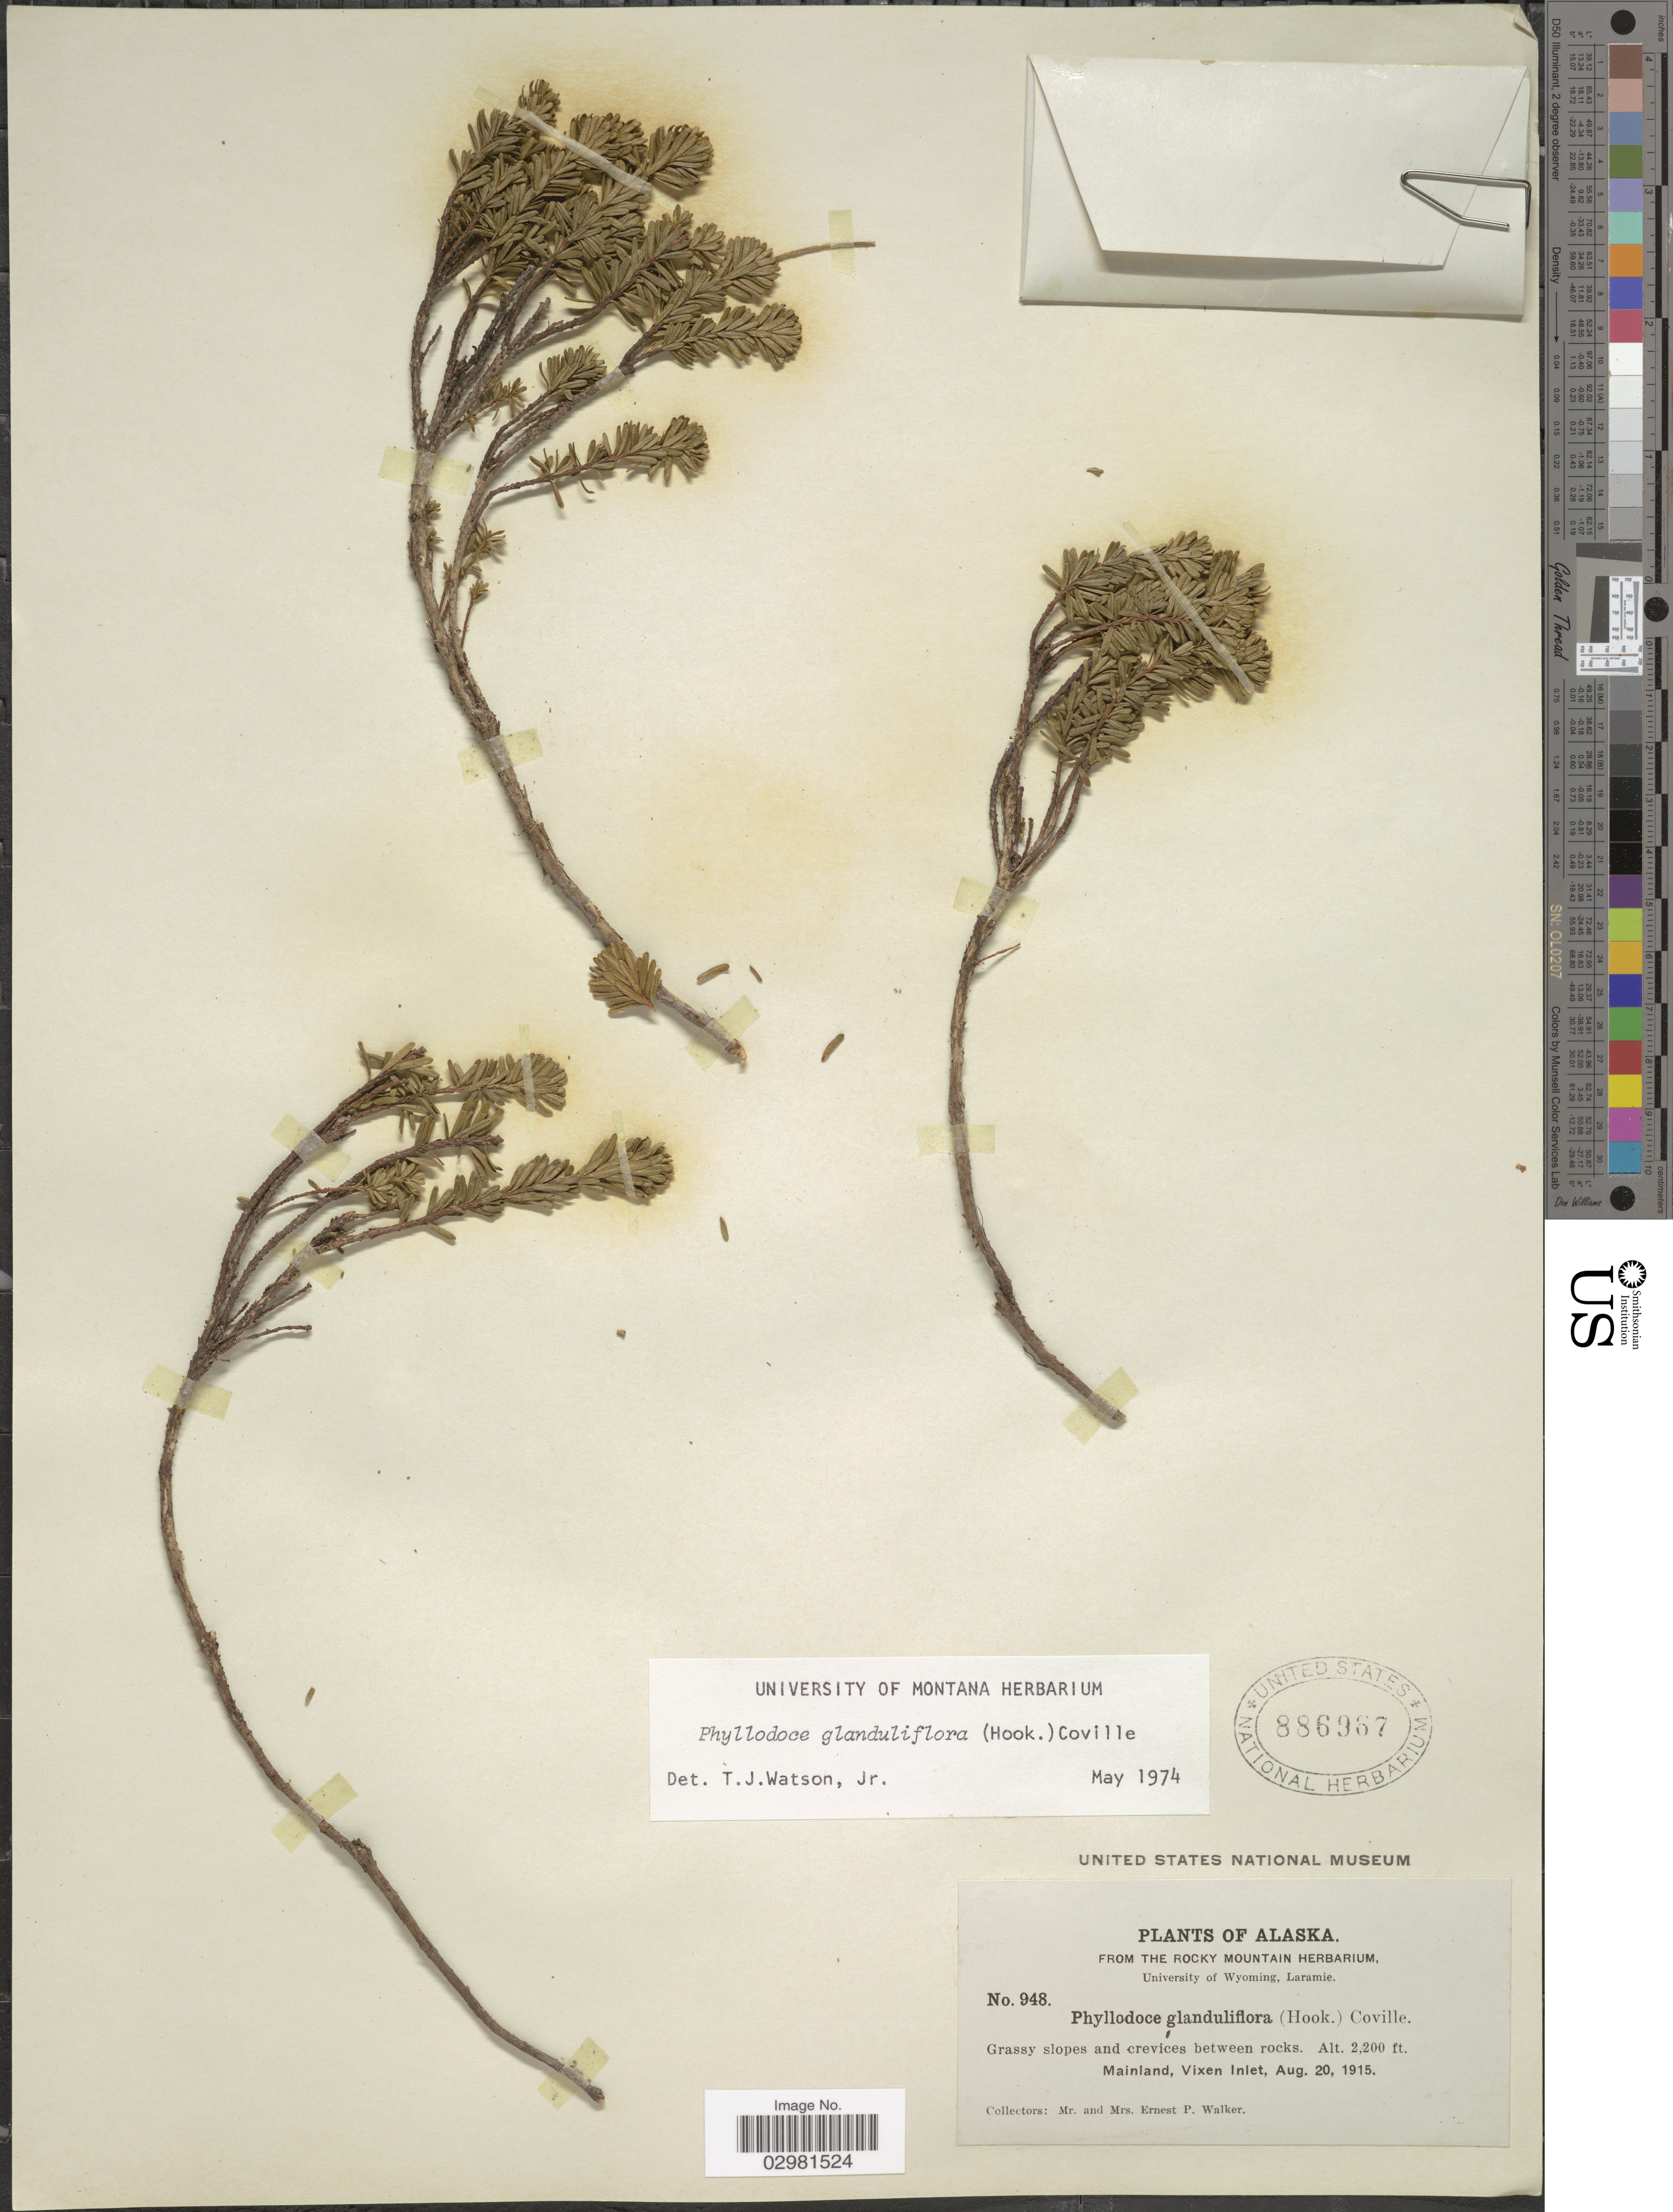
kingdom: Plantae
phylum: Tracheophyta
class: Magnoliopsida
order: Ericales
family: Ericaceae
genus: Phyllodoce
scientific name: Phyllodoce glanduliflora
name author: (Hook.) Coville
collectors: E. P. Walker & E. Walker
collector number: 948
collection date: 1915-08-20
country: United States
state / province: Alaska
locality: Mainland, Vixen Inlet.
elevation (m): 671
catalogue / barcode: US 886967